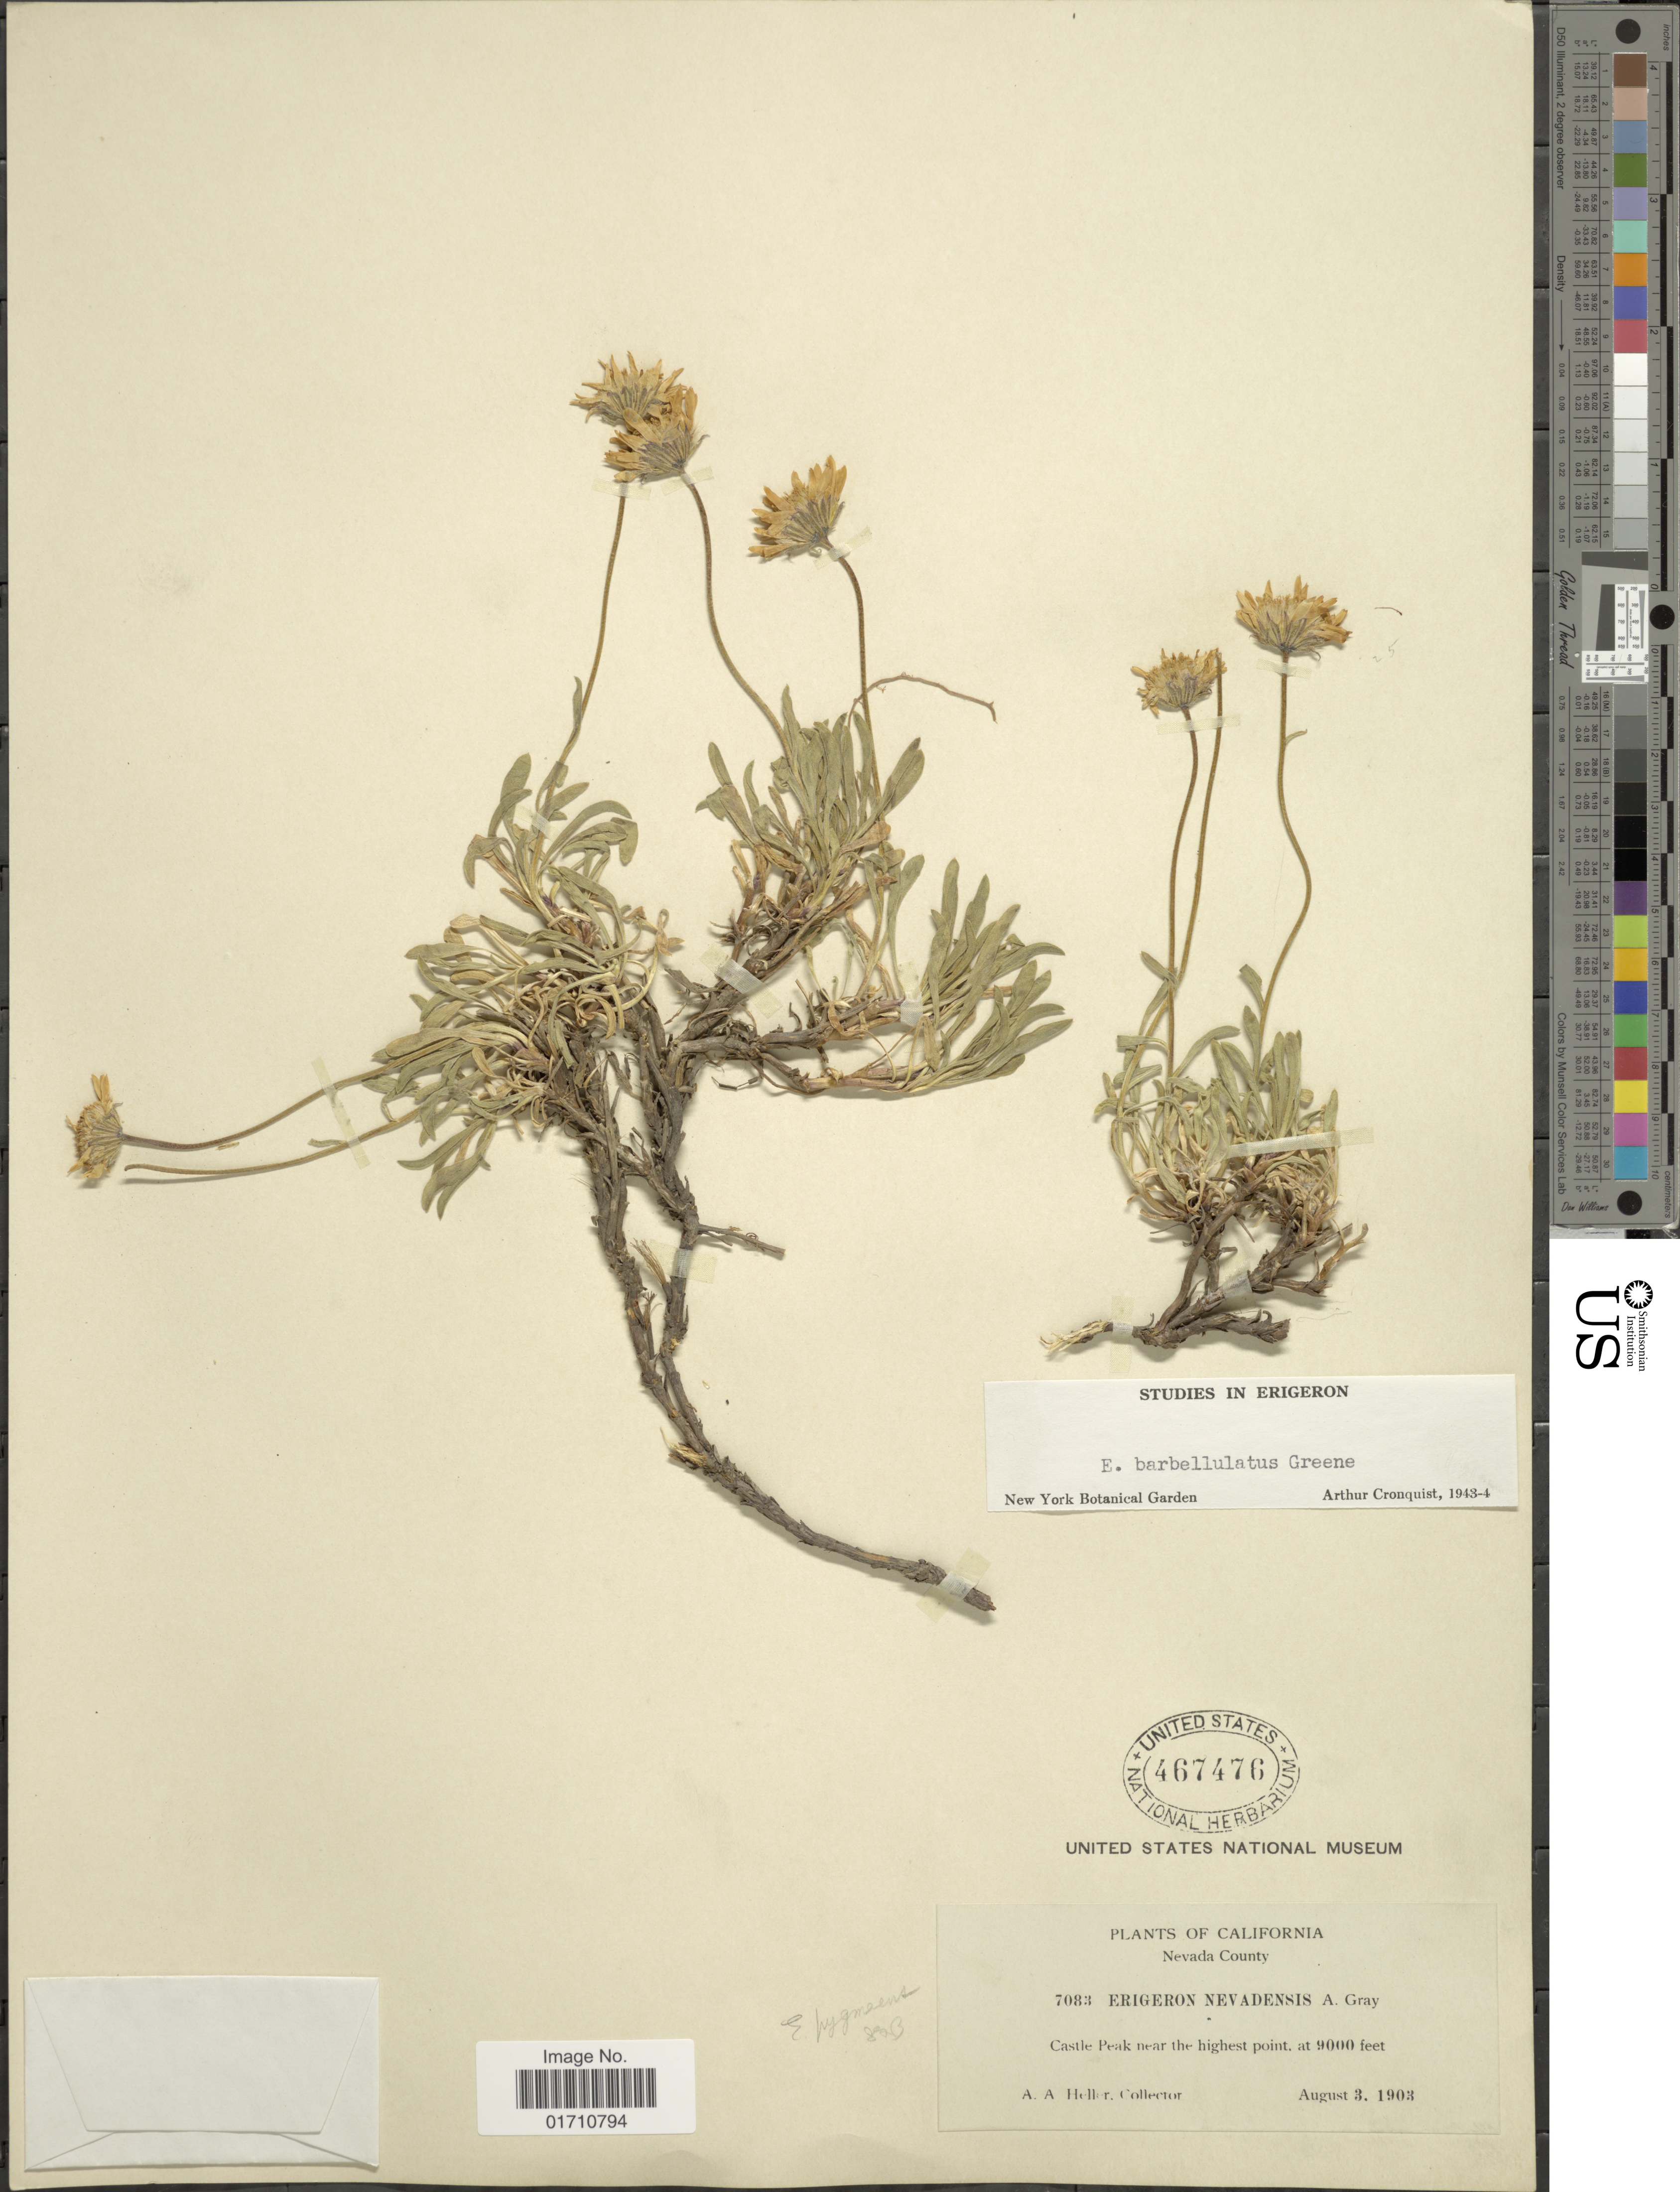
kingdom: Plantae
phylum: Tracheophyta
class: Magnoliopsida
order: Asterales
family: Asteraceae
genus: Erigeron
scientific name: Erigeron barbellulatus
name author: Greene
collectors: A. A. Heller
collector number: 7083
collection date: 1903-08-03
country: United States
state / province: California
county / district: Nevada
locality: Nevada County, Castle Peak near the highest point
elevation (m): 2743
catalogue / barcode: US 467476